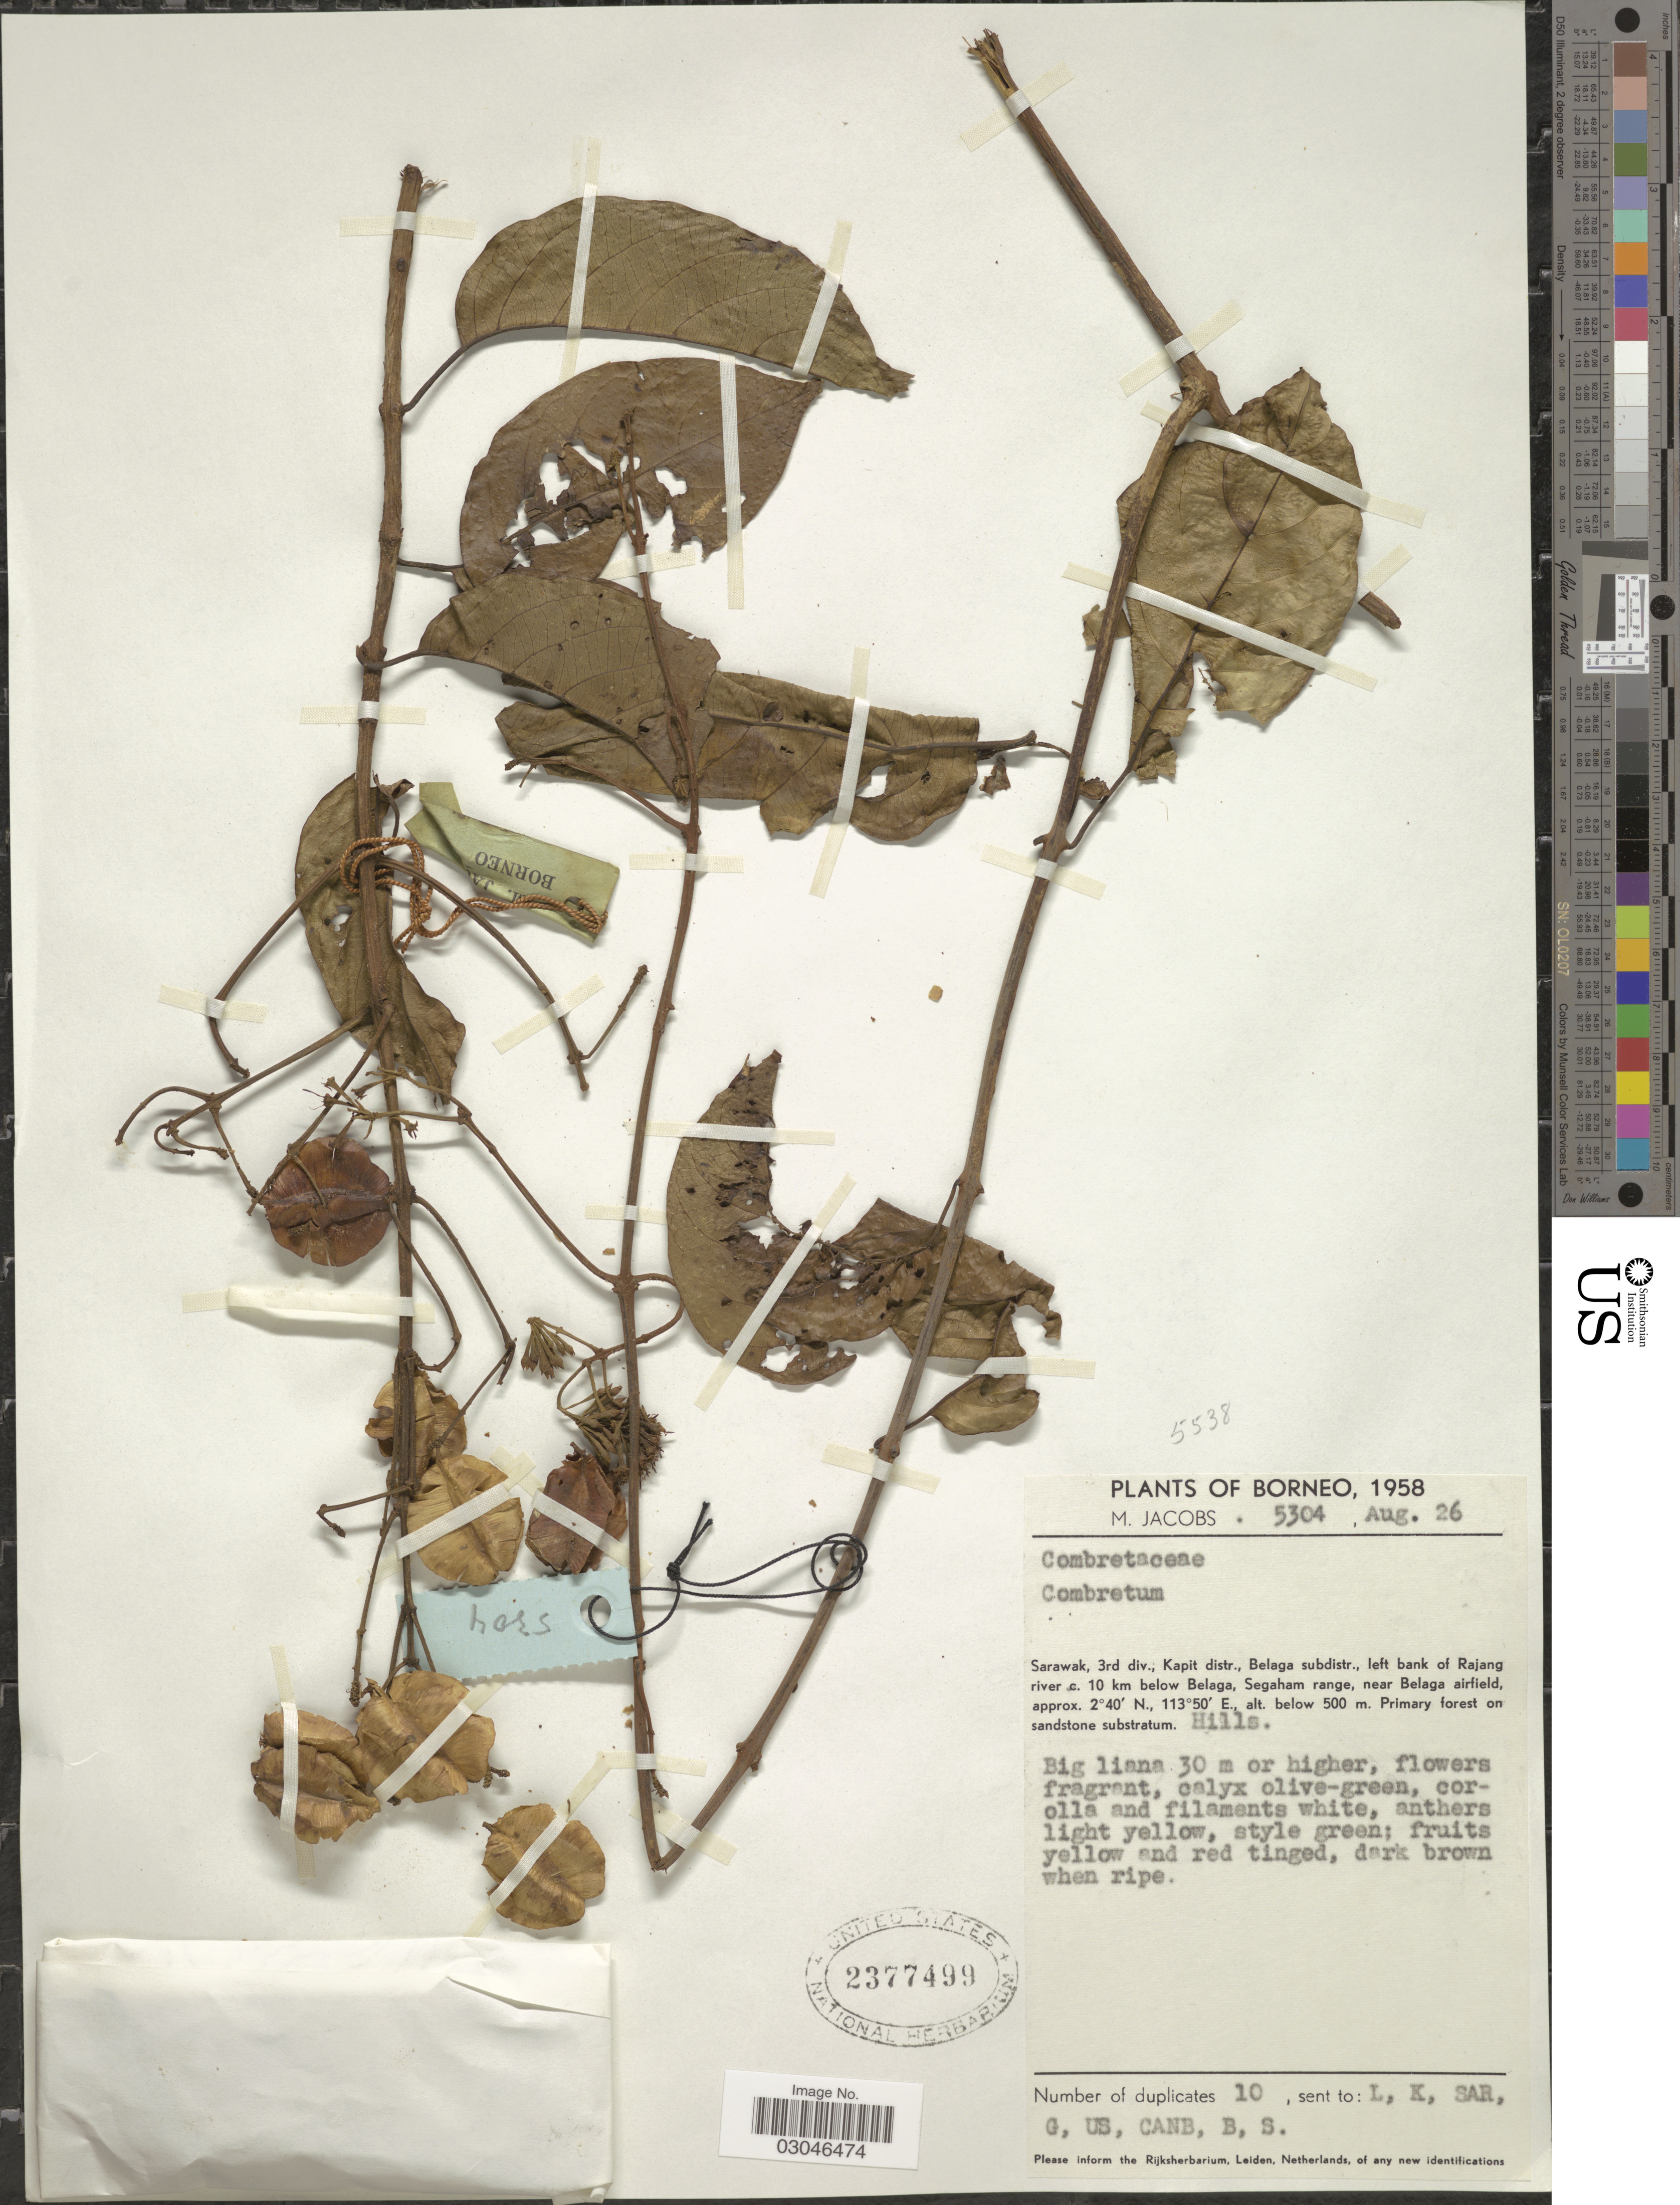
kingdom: Plantae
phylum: Tracheophyta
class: Magnoliopsida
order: Myrtales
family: Combretaceae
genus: Combretum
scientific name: Combretum sp.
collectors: M. Jacobs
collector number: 5304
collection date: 1958-08-26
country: Malaysia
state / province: Sarawak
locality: Borneo. 3rd div.; Kapit distr., Belaga subdistr., left bank of Rajang river c. 10 km below Belaga, Segaham range, near Belaga airfield.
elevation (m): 500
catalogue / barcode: US 2377499